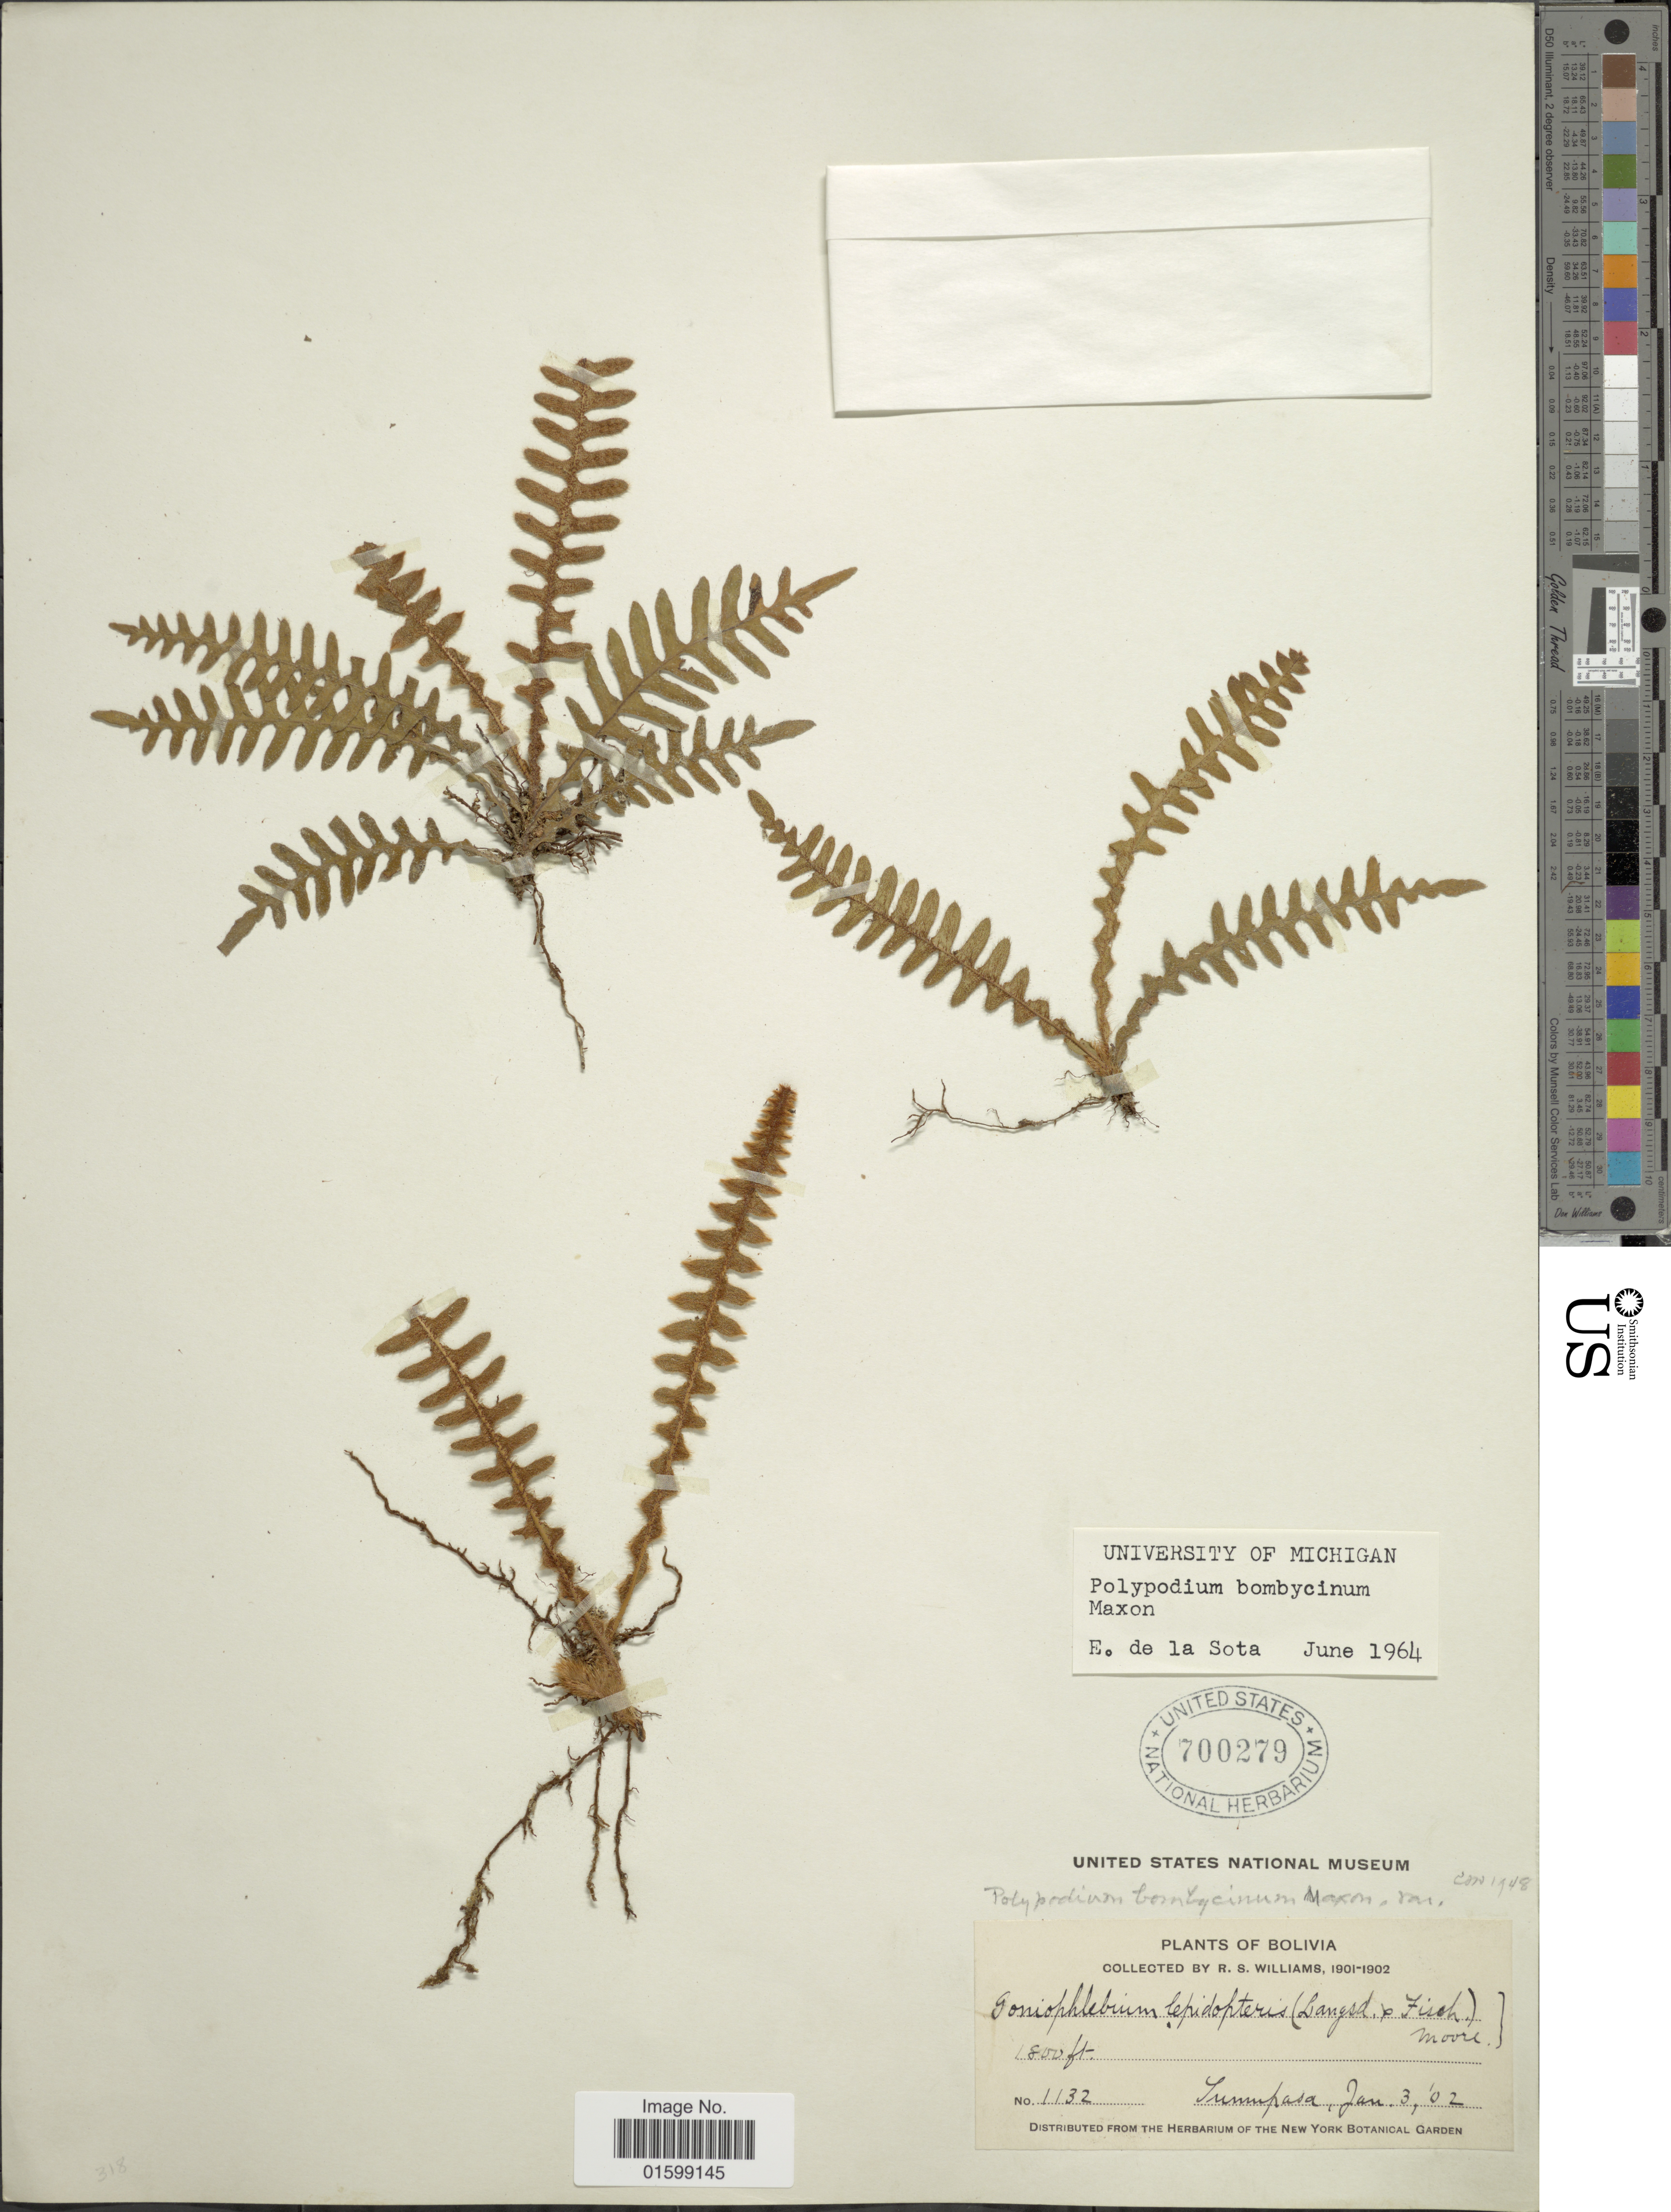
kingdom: Plantae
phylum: Tracheophyta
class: Polypodiopsida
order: Polypodiales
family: Polypodiaceae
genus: Pleopeltis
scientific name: Pleopeltis bombycina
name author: (Maxon) A.R. Sm.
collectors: R. S. Williams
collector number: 1132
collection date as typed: Jan. 3, '02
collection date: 1902-01-03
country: Bolivia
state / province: La Paz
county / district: Iturralde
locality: Tumupasa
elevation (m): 549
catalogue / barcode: US 700279